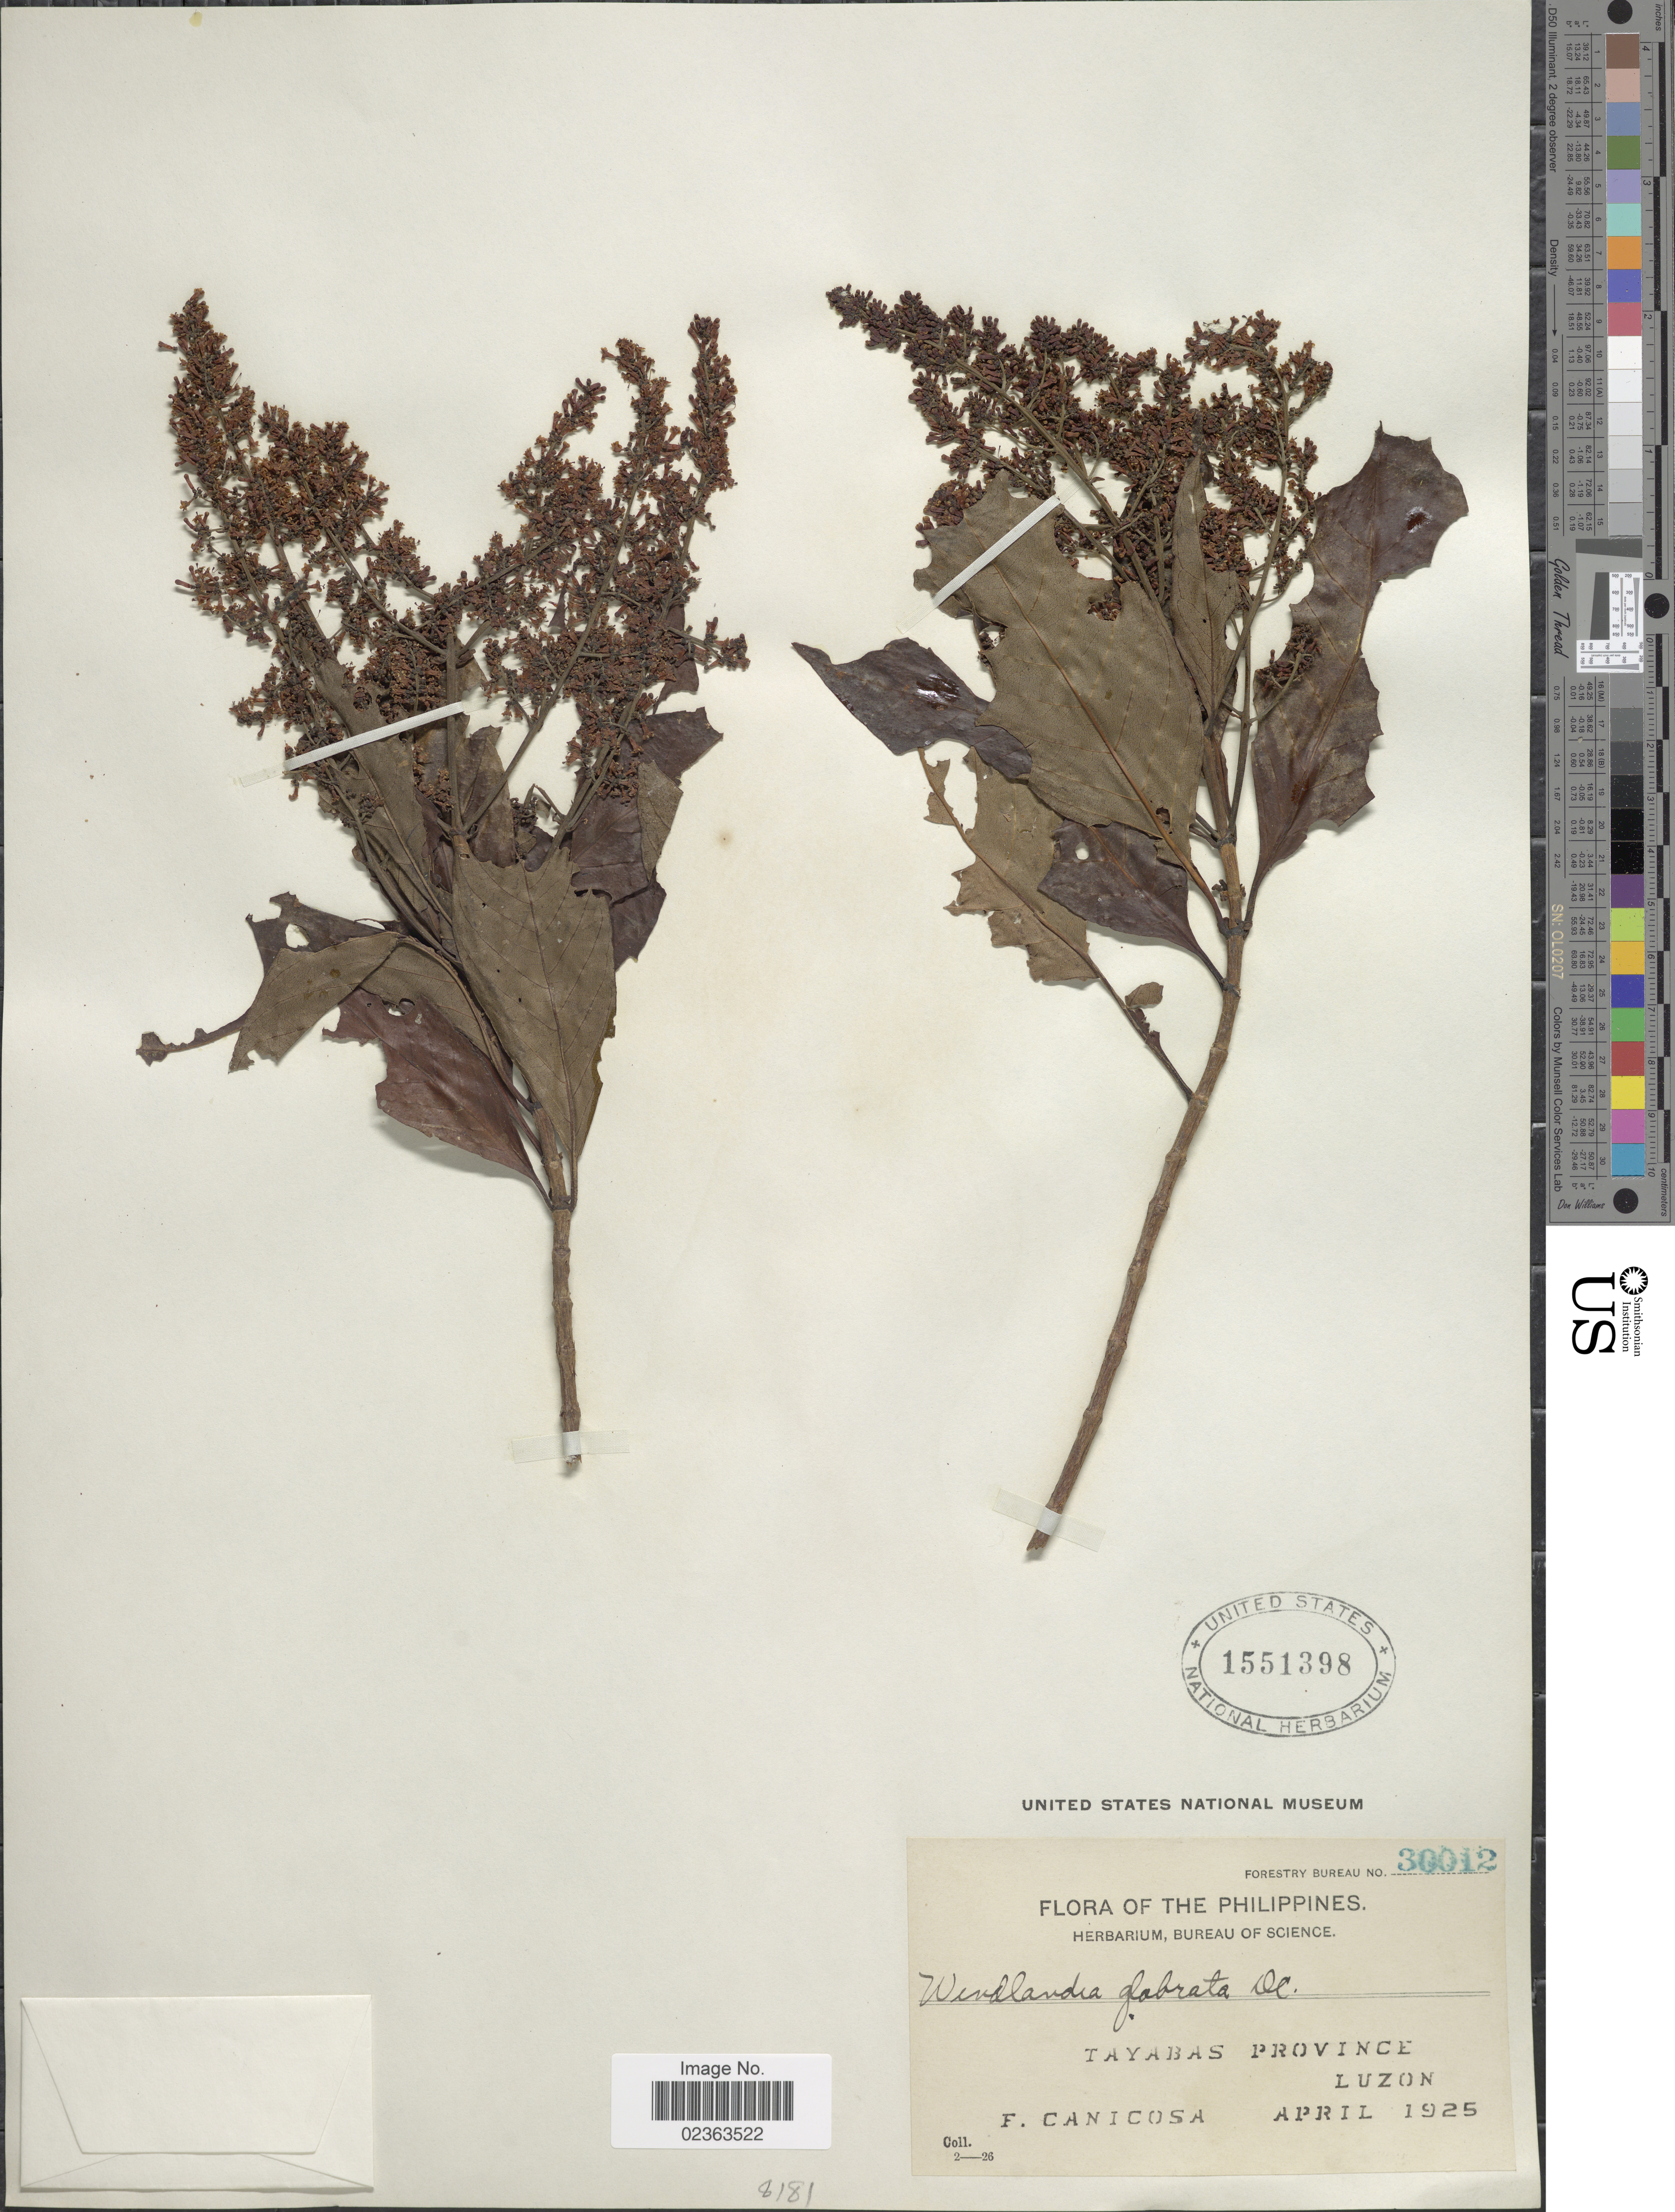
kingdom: Plantae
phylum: Tracheophyta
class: Magnoliopsida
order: Gentianales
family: Rubiaceae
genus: Wendlandia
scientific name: Wendlandia glabrata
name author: DC.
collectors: F. Canicosa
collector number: Forestry Bureau 30012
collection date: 1925-04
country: Philippines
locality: Tayabas Province, Luzon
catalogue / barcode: US 1551398